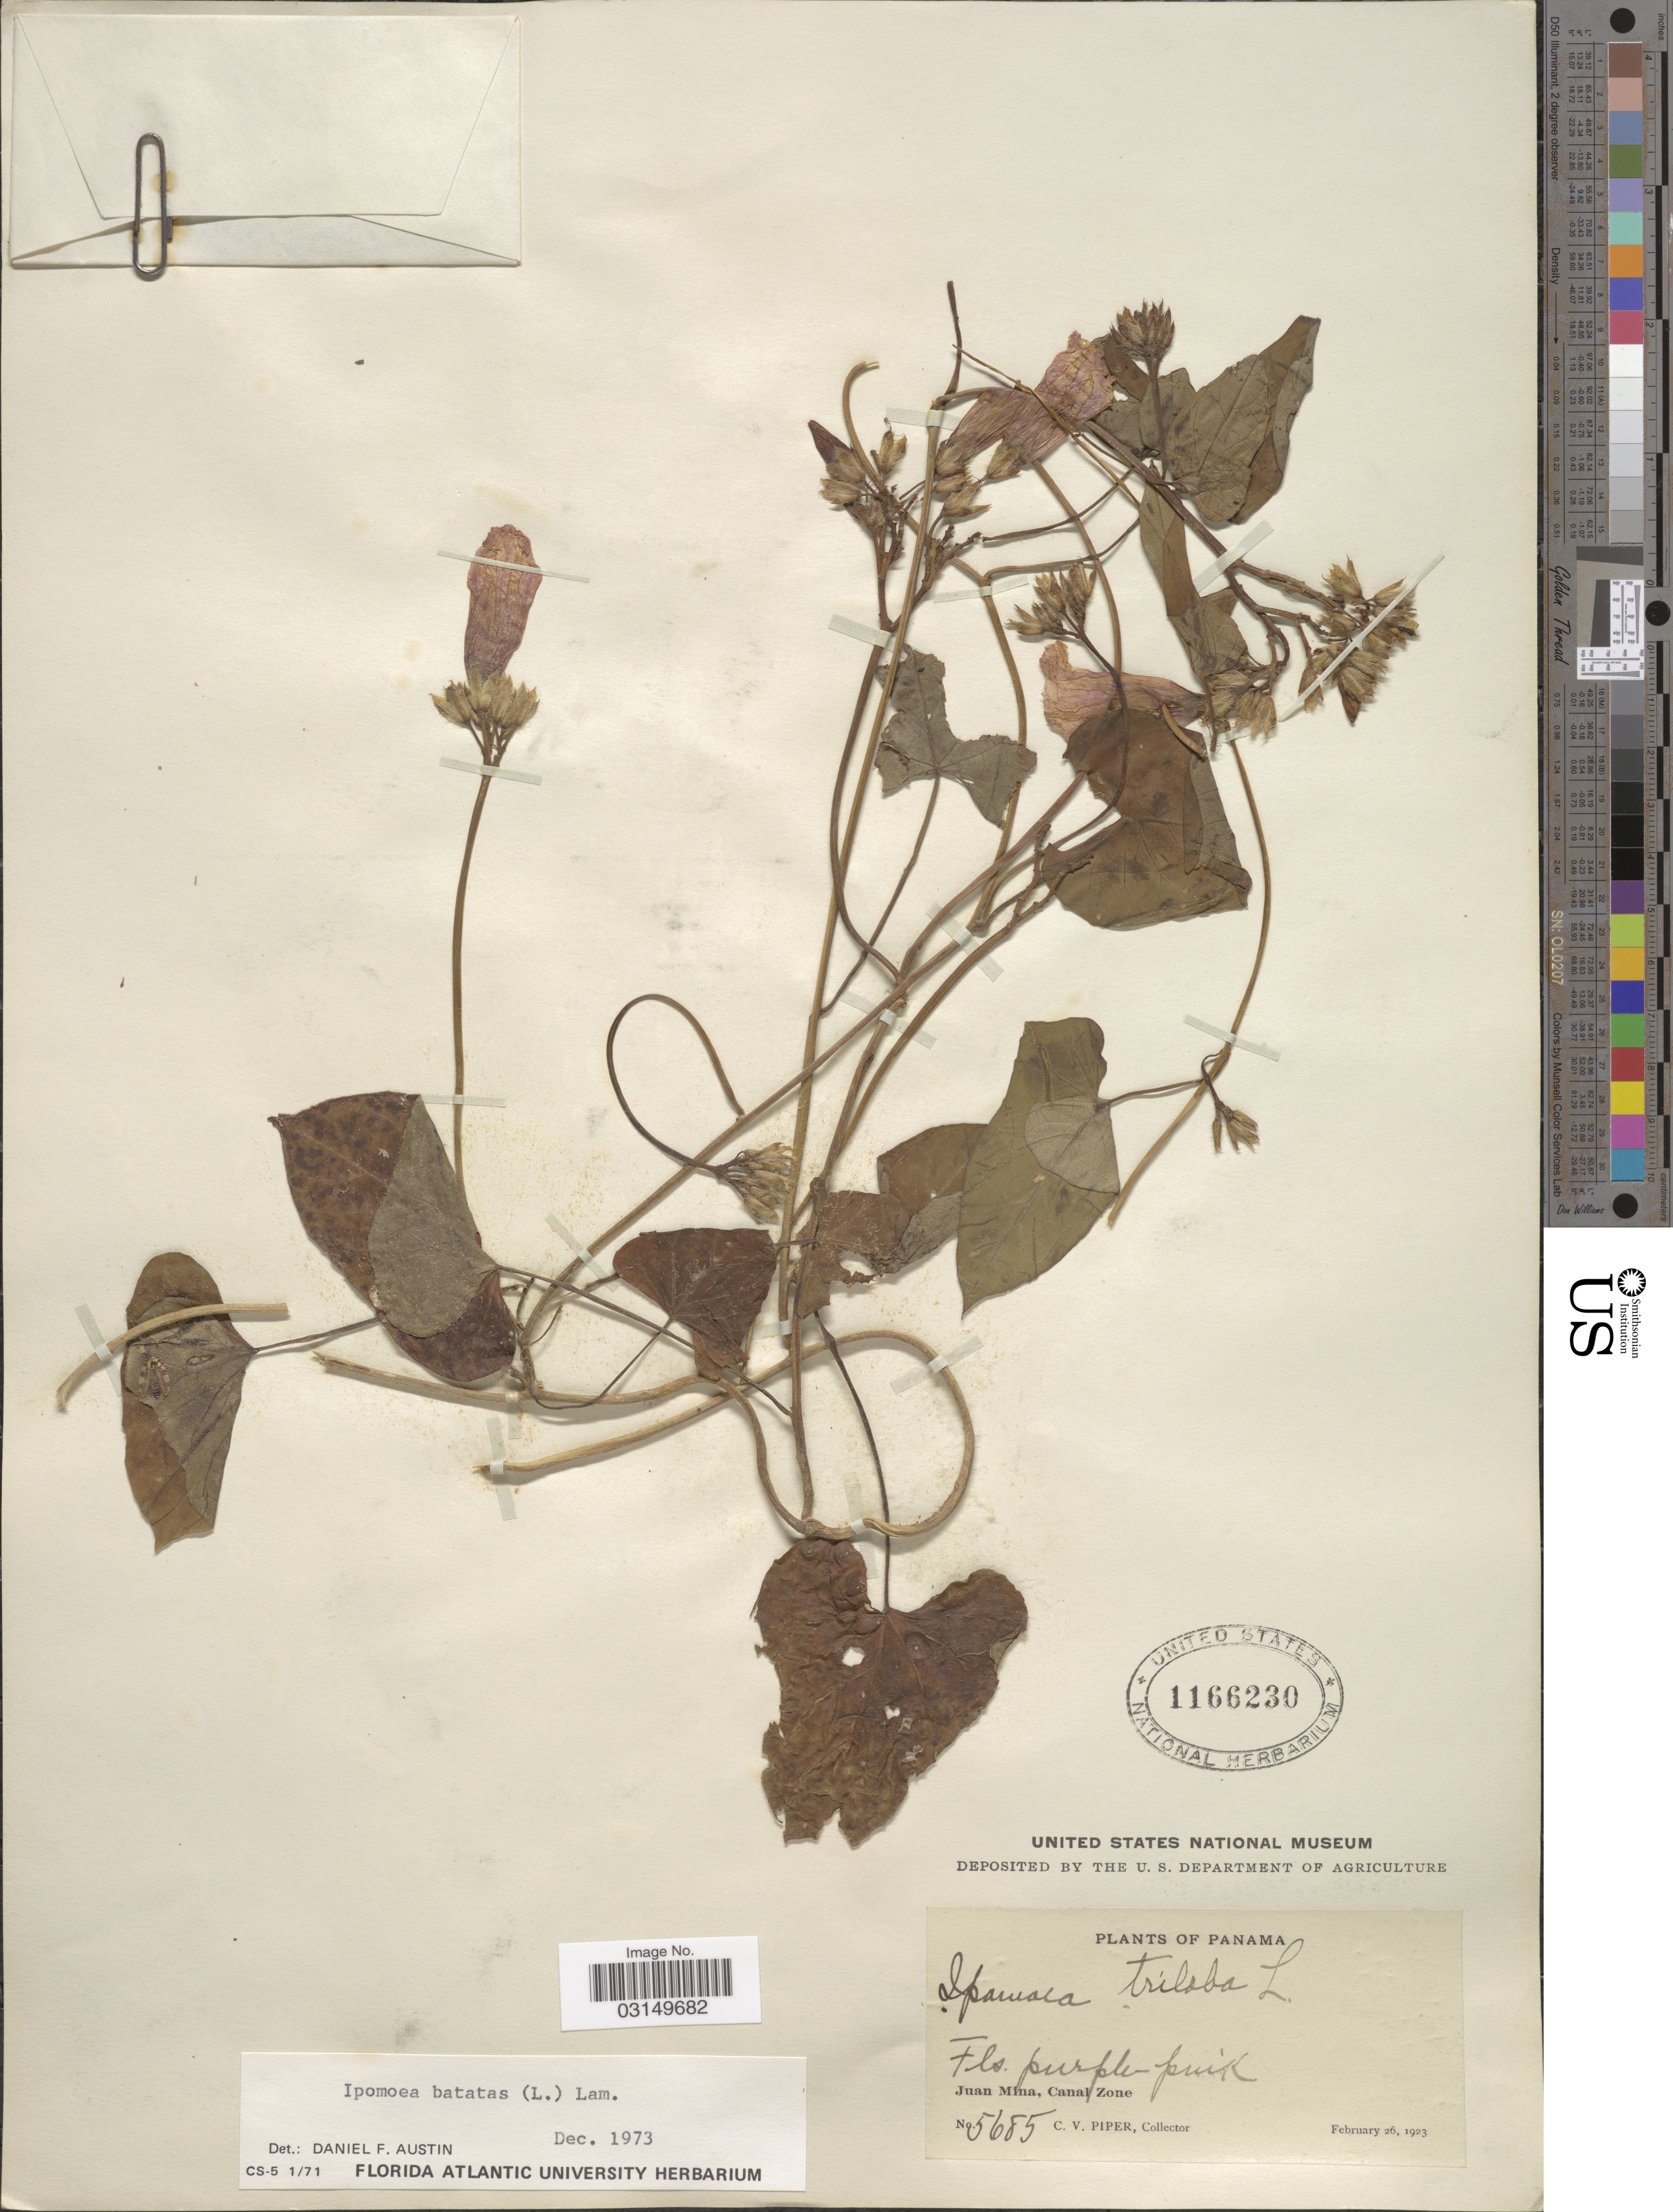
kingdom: Plantae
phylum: Tracheophyta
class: Magnoliopsida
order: Solanales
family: Convolvulaceae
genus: Ipomoea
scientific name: Ipomoea batatas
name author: (L.) Lam.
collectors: C. V. Piper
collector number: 5685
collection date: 1923-02-26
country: Panama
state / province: Colón / Panamá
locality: Juan Mina, Canal Zone.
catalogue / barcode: US 1166230